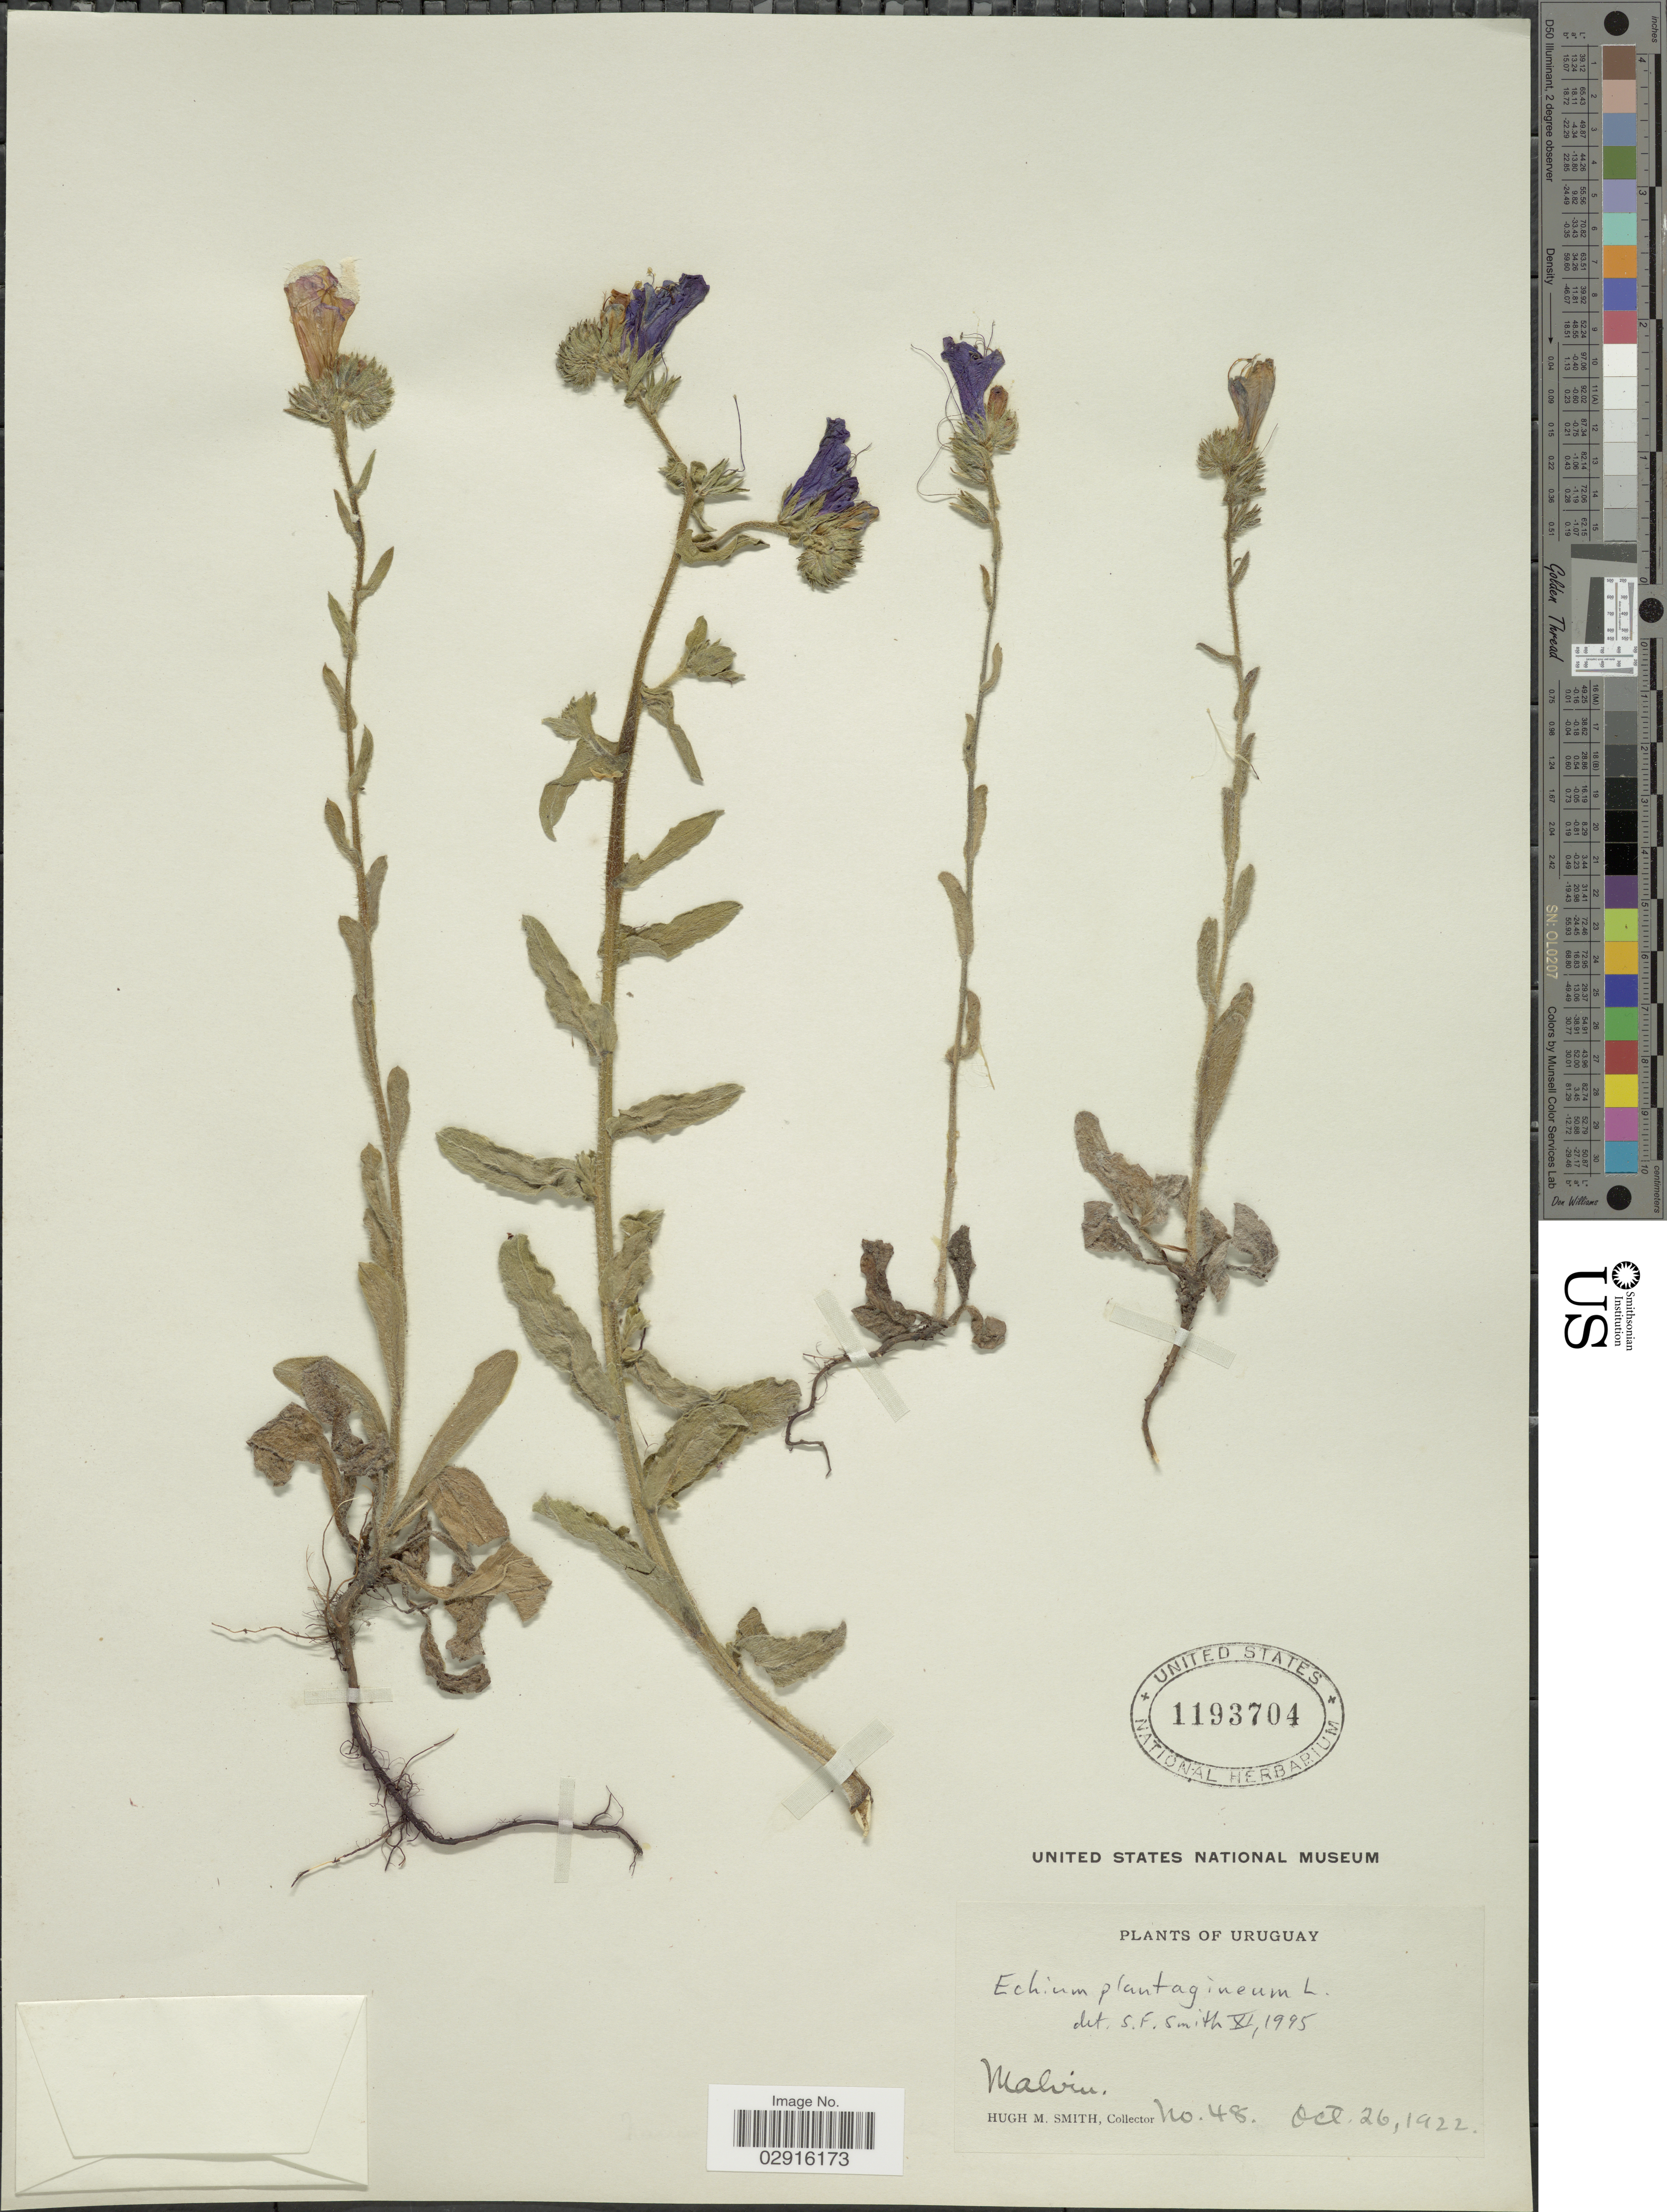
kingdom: Plantae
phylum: Tracheophyta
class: Magnoliopsida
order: Boraginales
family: Boraginaceae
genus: Echium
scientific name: Echium plantagineum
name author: L.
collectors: H. M. Smith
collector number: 48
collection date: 1922-10-26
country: Uruguay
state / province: Montevideo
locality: Malvin.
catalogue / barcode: US 1193704